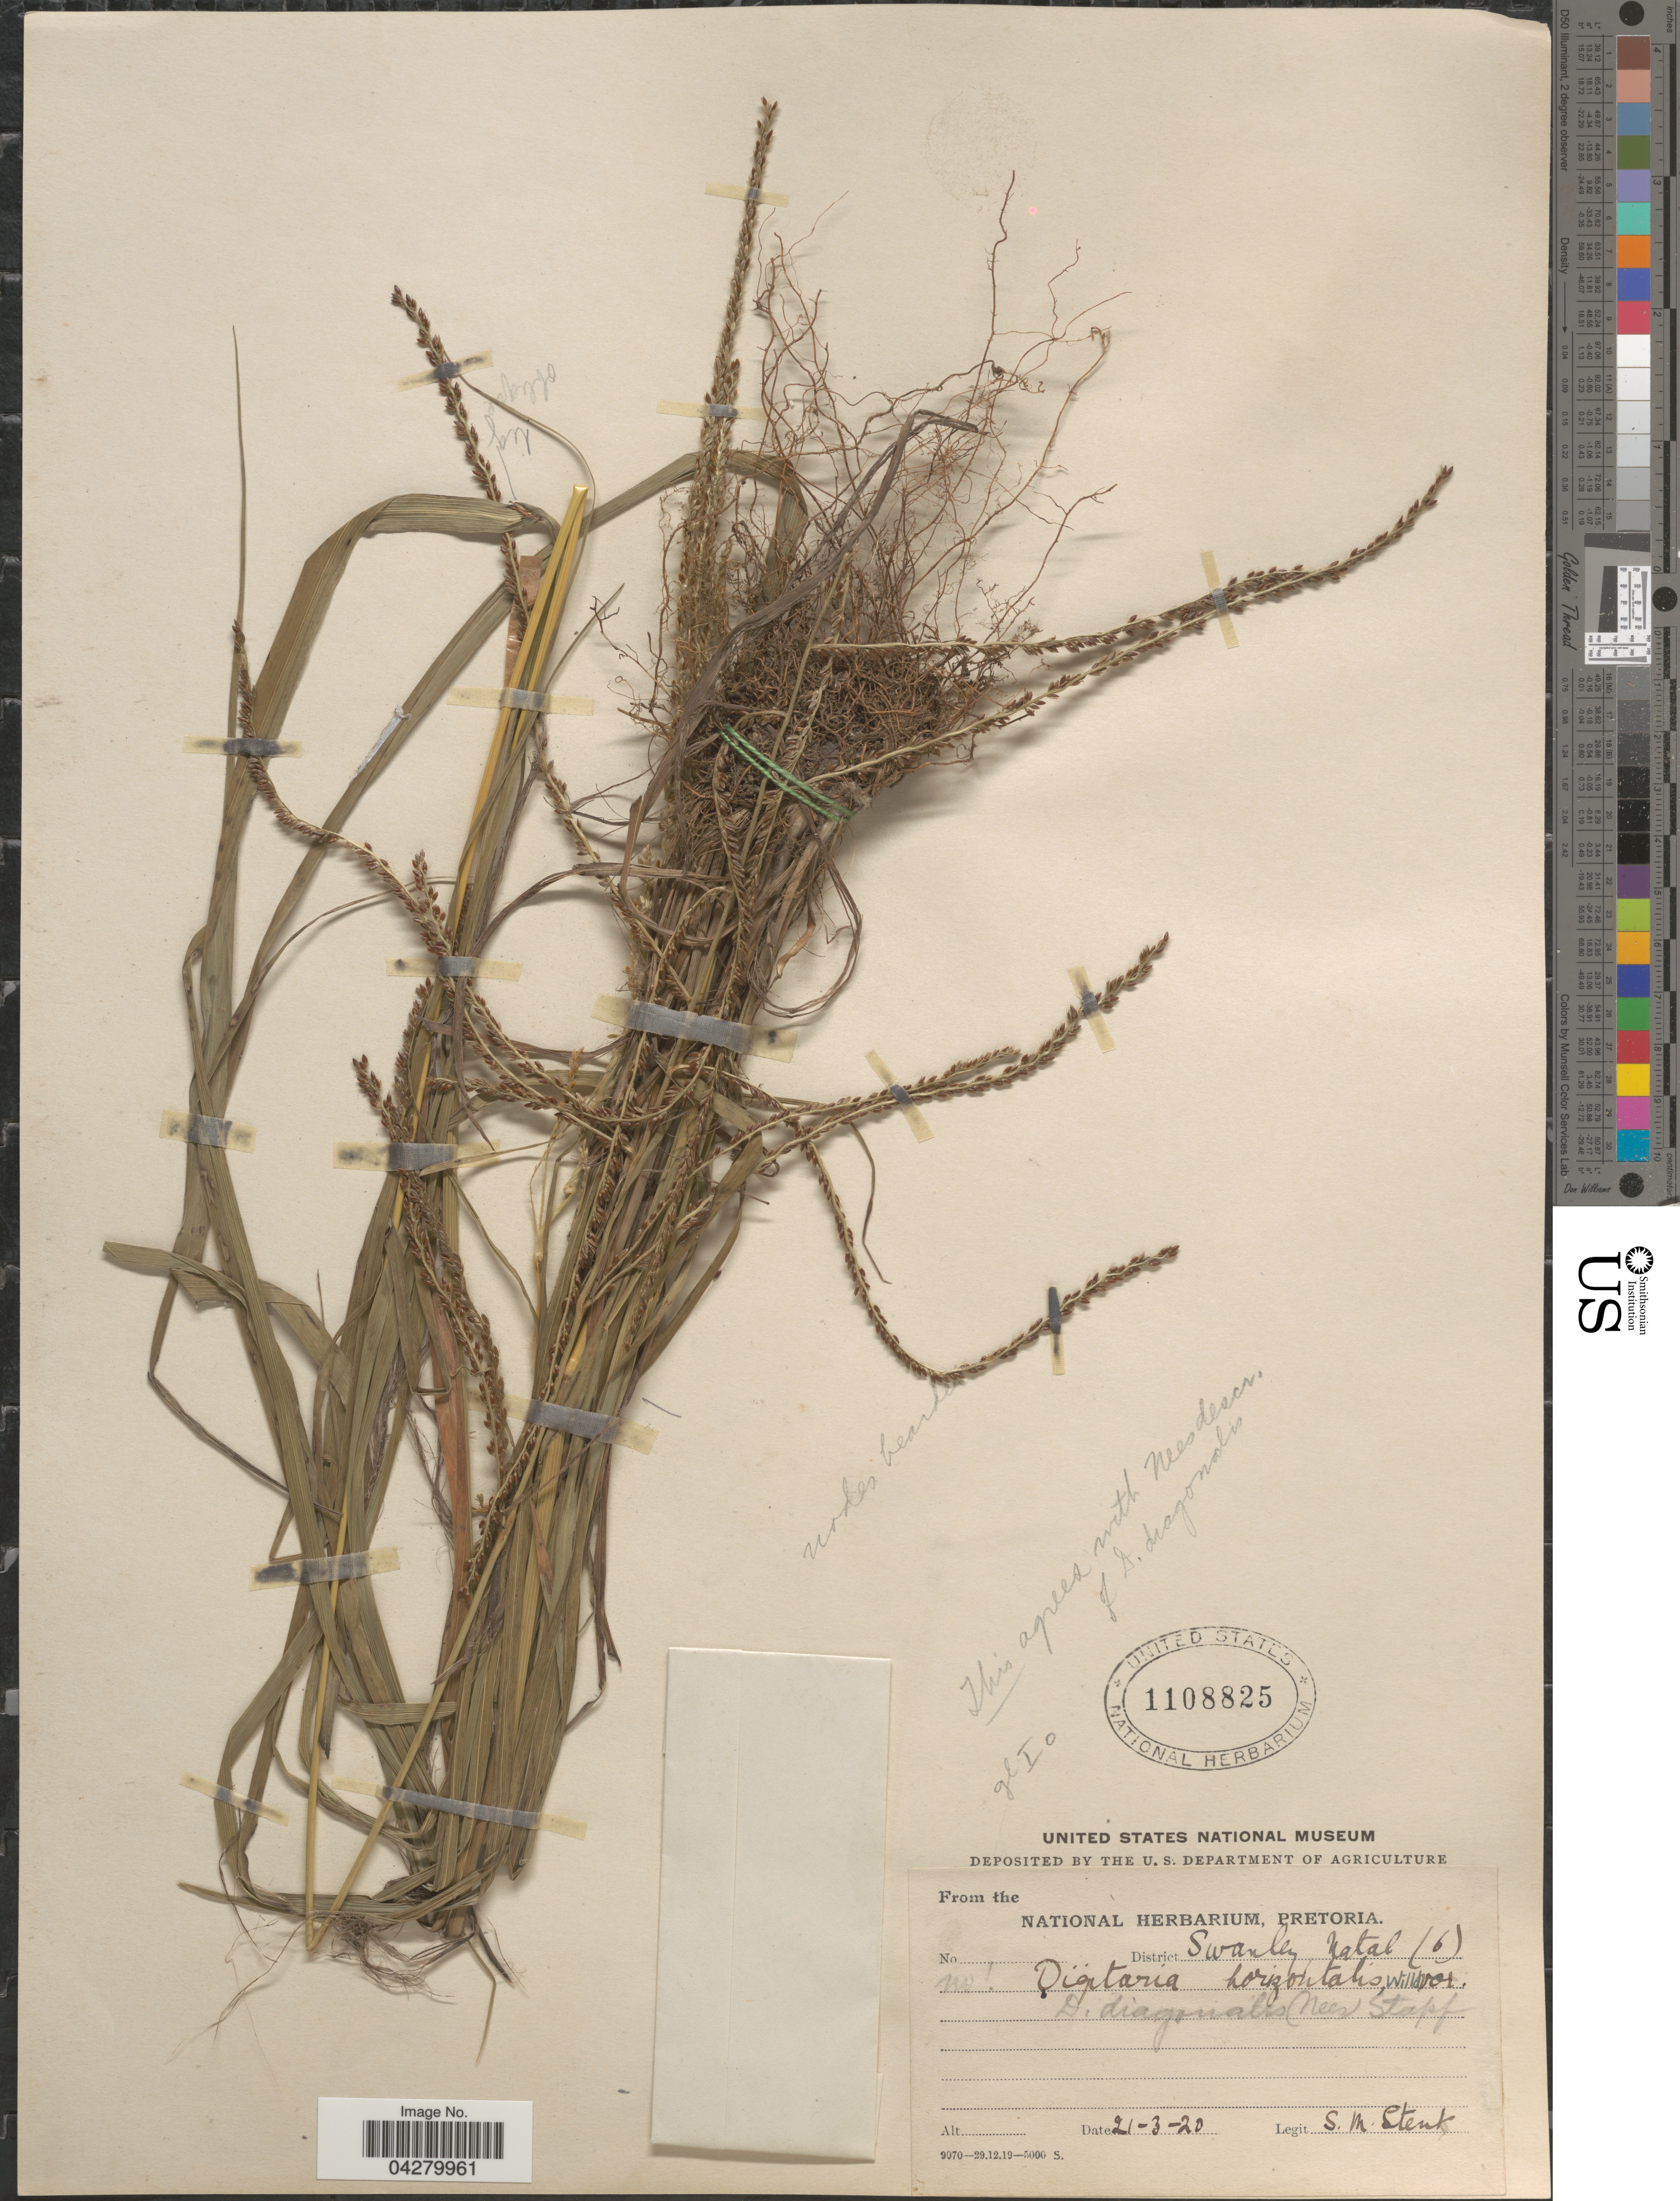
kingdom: Plantae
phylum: Tracheophyta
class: Liliopsida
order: Poales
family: Poaceae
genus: Digitaria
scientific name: Digitaria diagonalis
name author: (Nees) Stapf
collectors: S. Stent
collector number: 6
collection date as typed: Transcribed d/m/y: 21/3/20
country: South Africa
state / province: KwaZulu-Natal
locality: District, Swanley, Natal.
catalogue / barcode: US 1108825